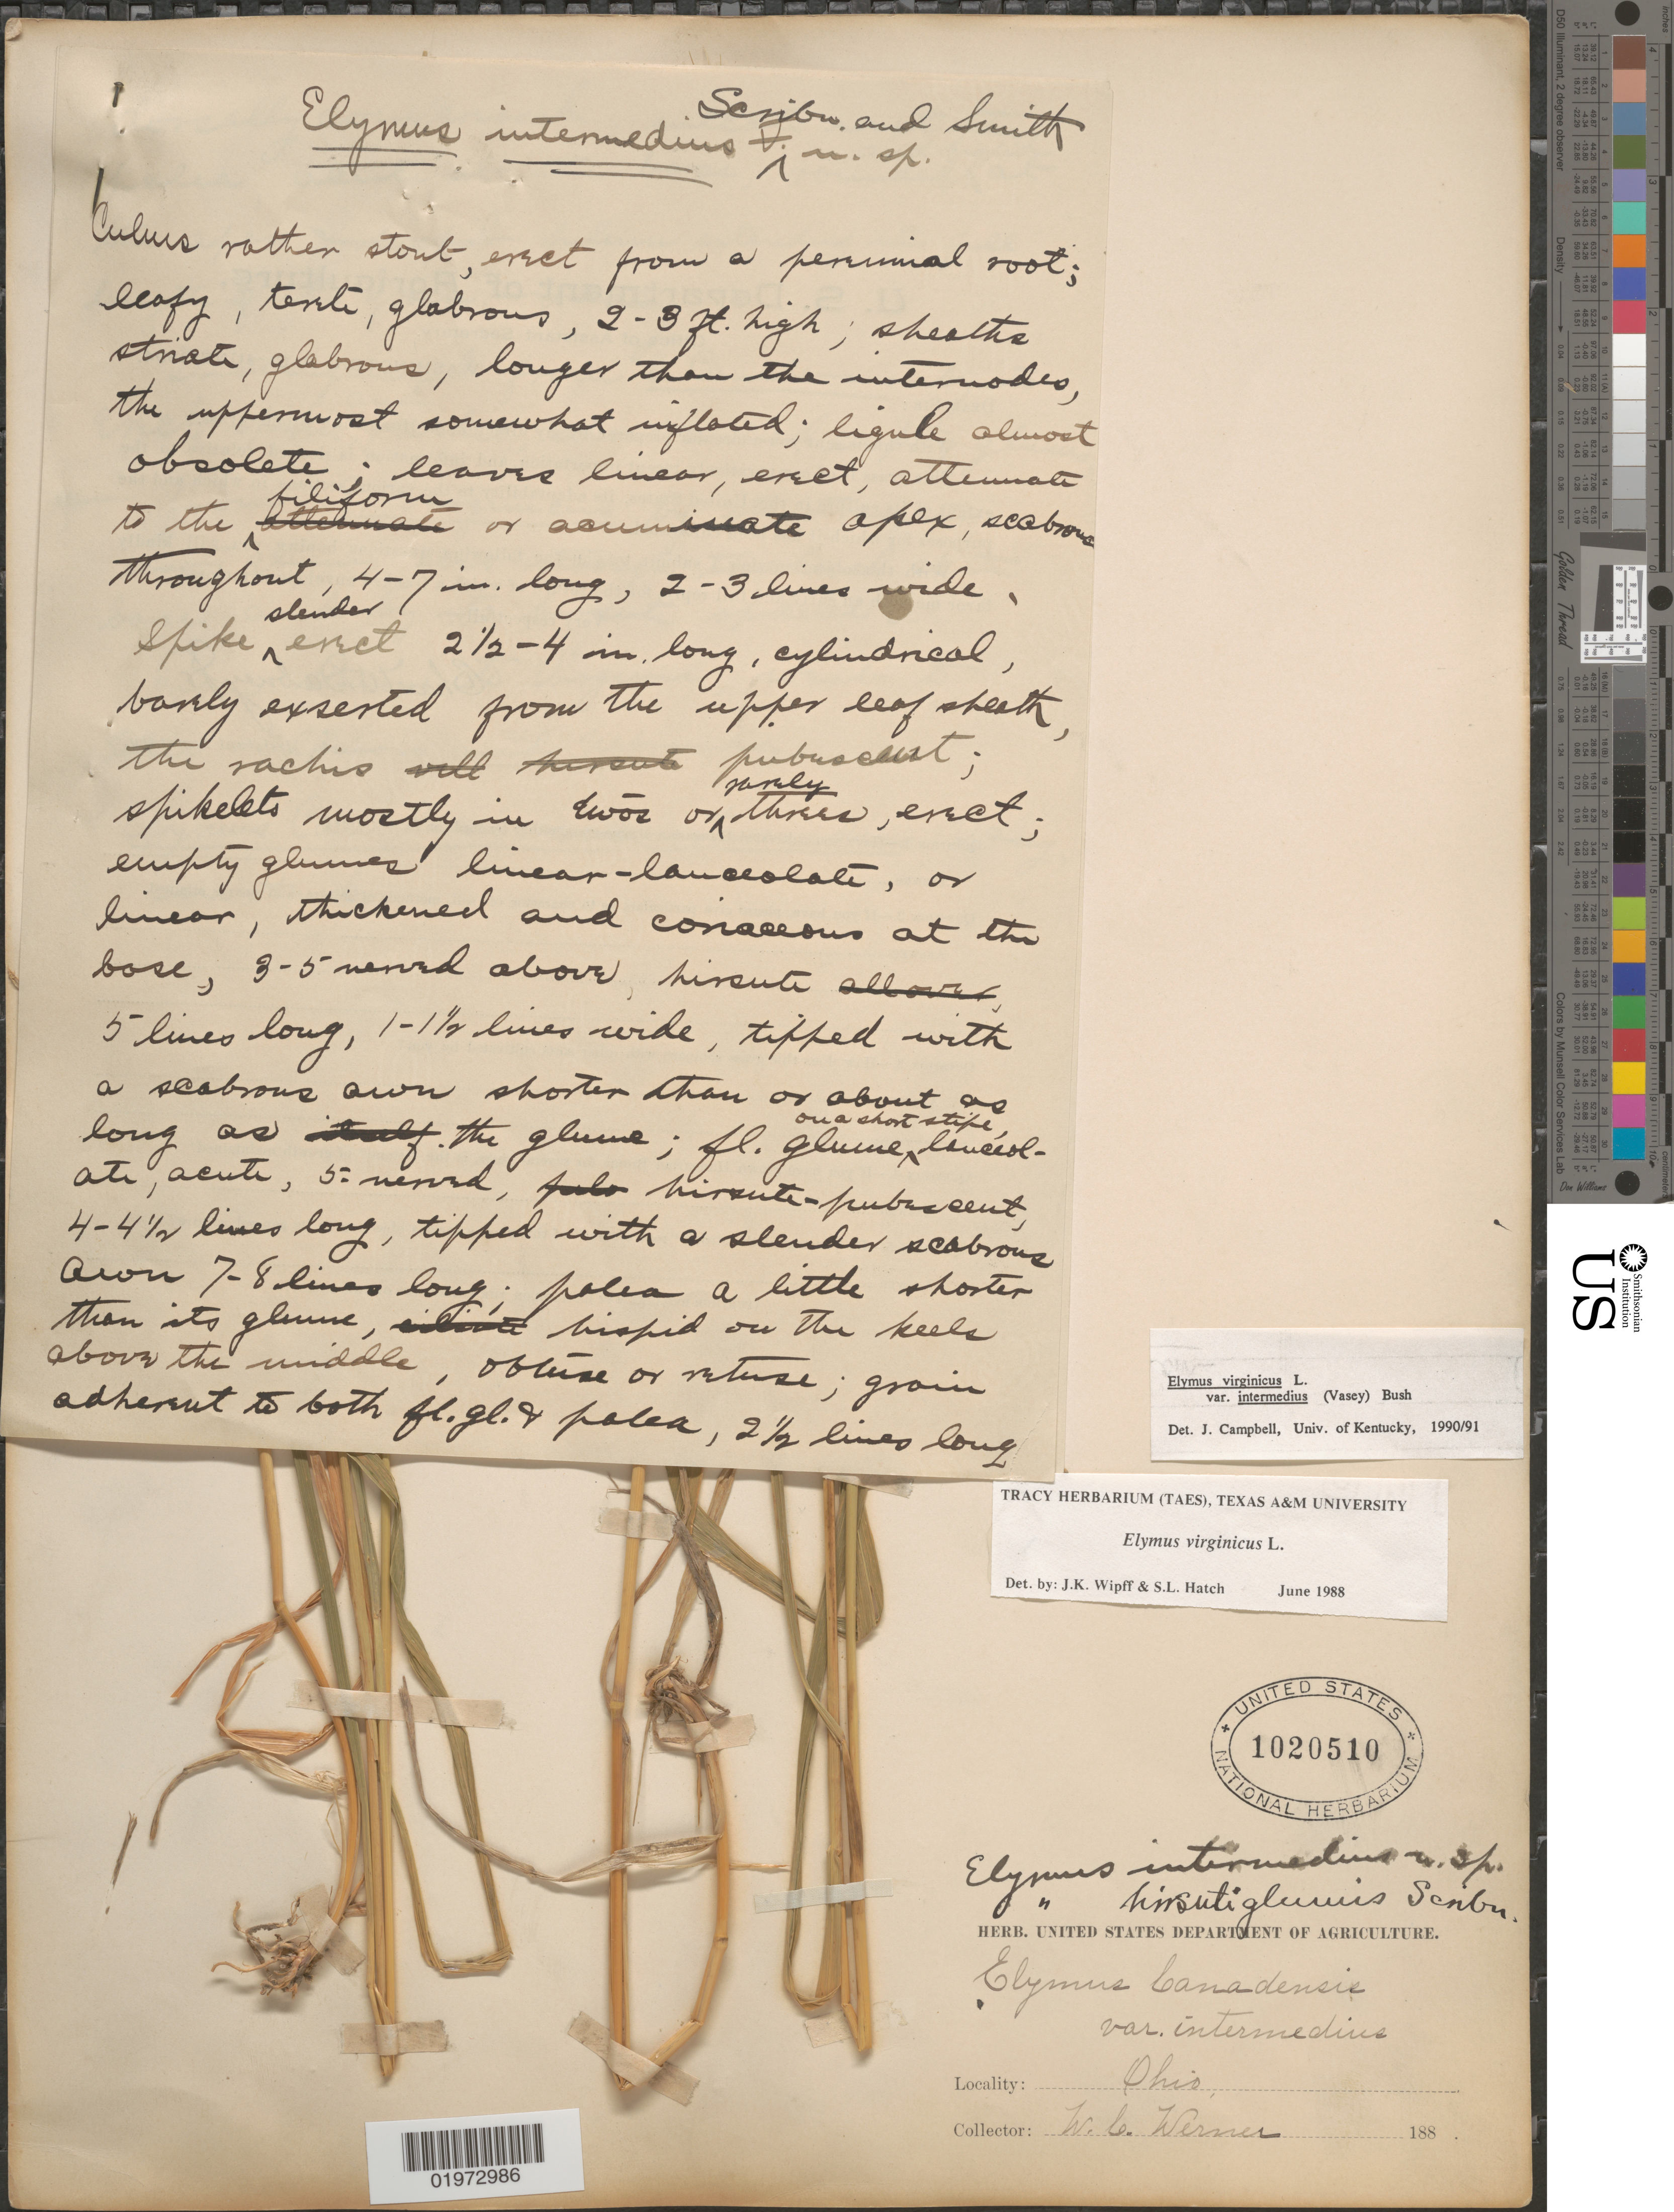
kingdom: Plantae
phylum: Tracheophyta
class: Liliopsida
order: Poales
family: Poaceae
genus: Elymus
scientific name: Elymus virginicus var. intermedius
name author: L.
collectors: W. Werner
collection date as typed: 188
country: United States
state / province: Ohio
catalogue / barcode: US 1020510